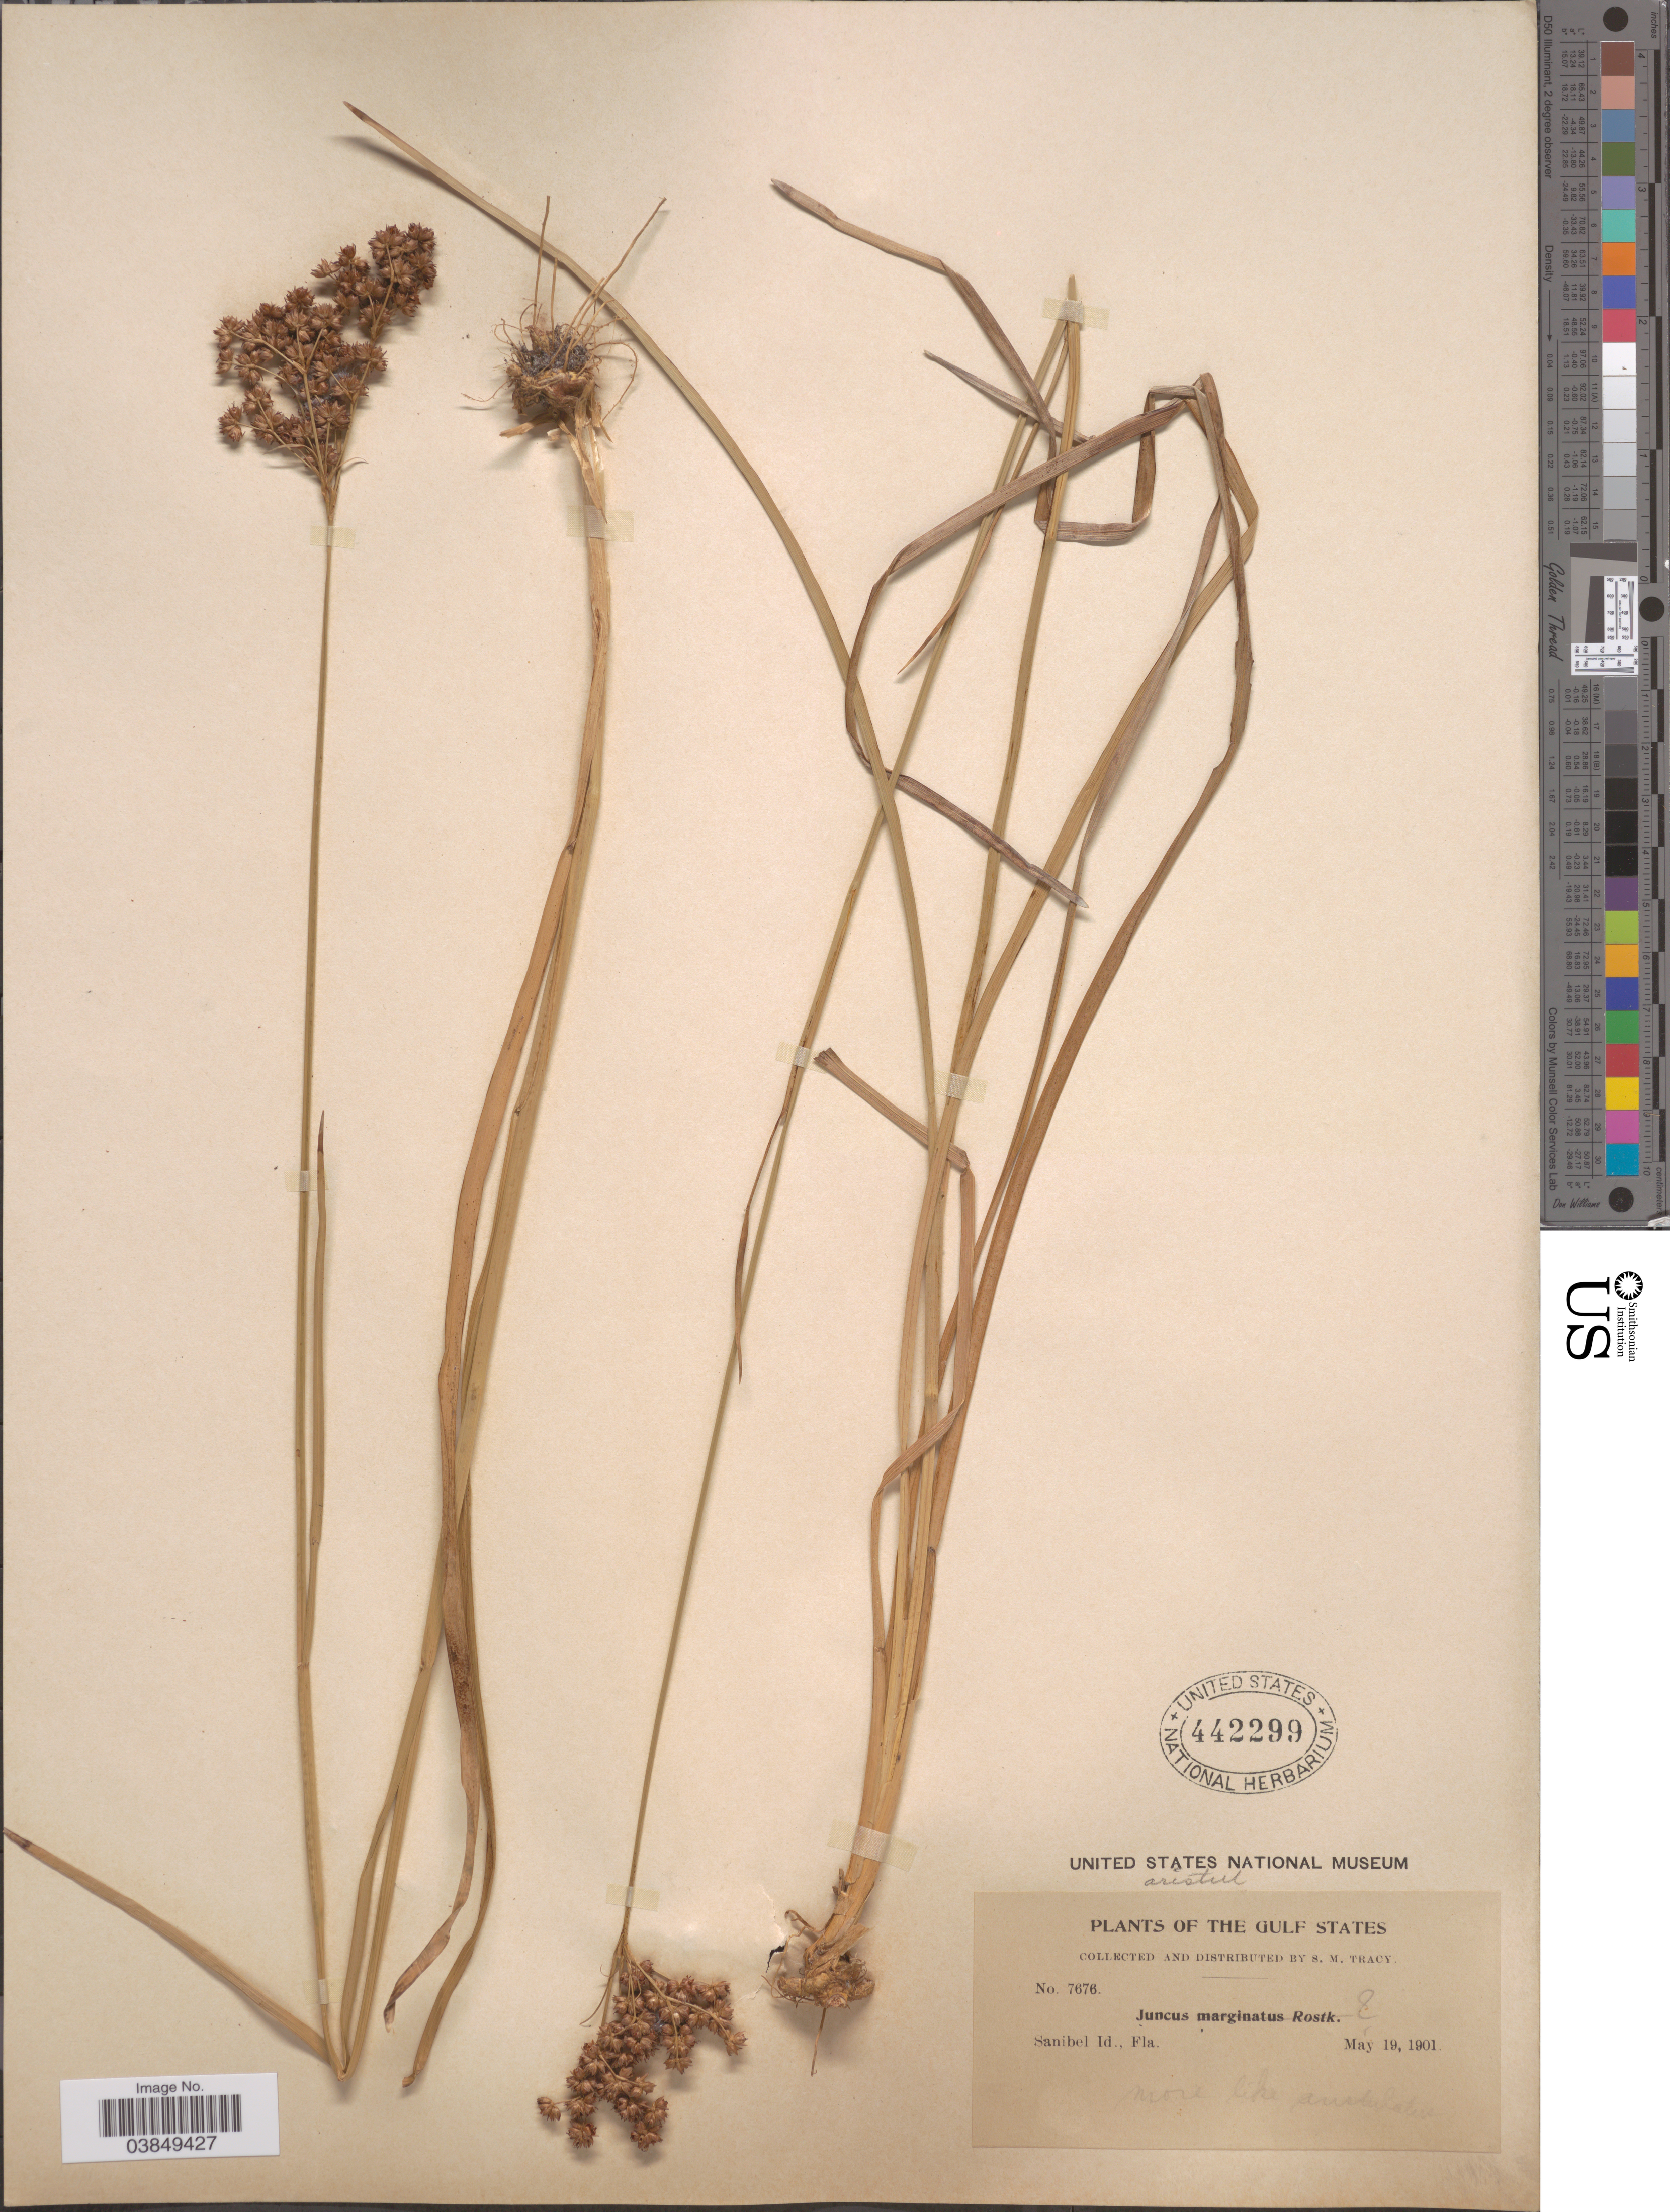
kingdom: Plantae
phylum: Tracheophyta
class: Liliopsida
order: Poales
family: Juncaceae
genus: Juncus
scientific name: Juncus aristulatus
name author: Michx.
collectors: S. M. Tracy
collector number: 7676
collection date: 1901-05-19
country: United States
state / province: Florida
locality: The Gulf States. Sanibel Id.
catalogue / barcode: US 442299